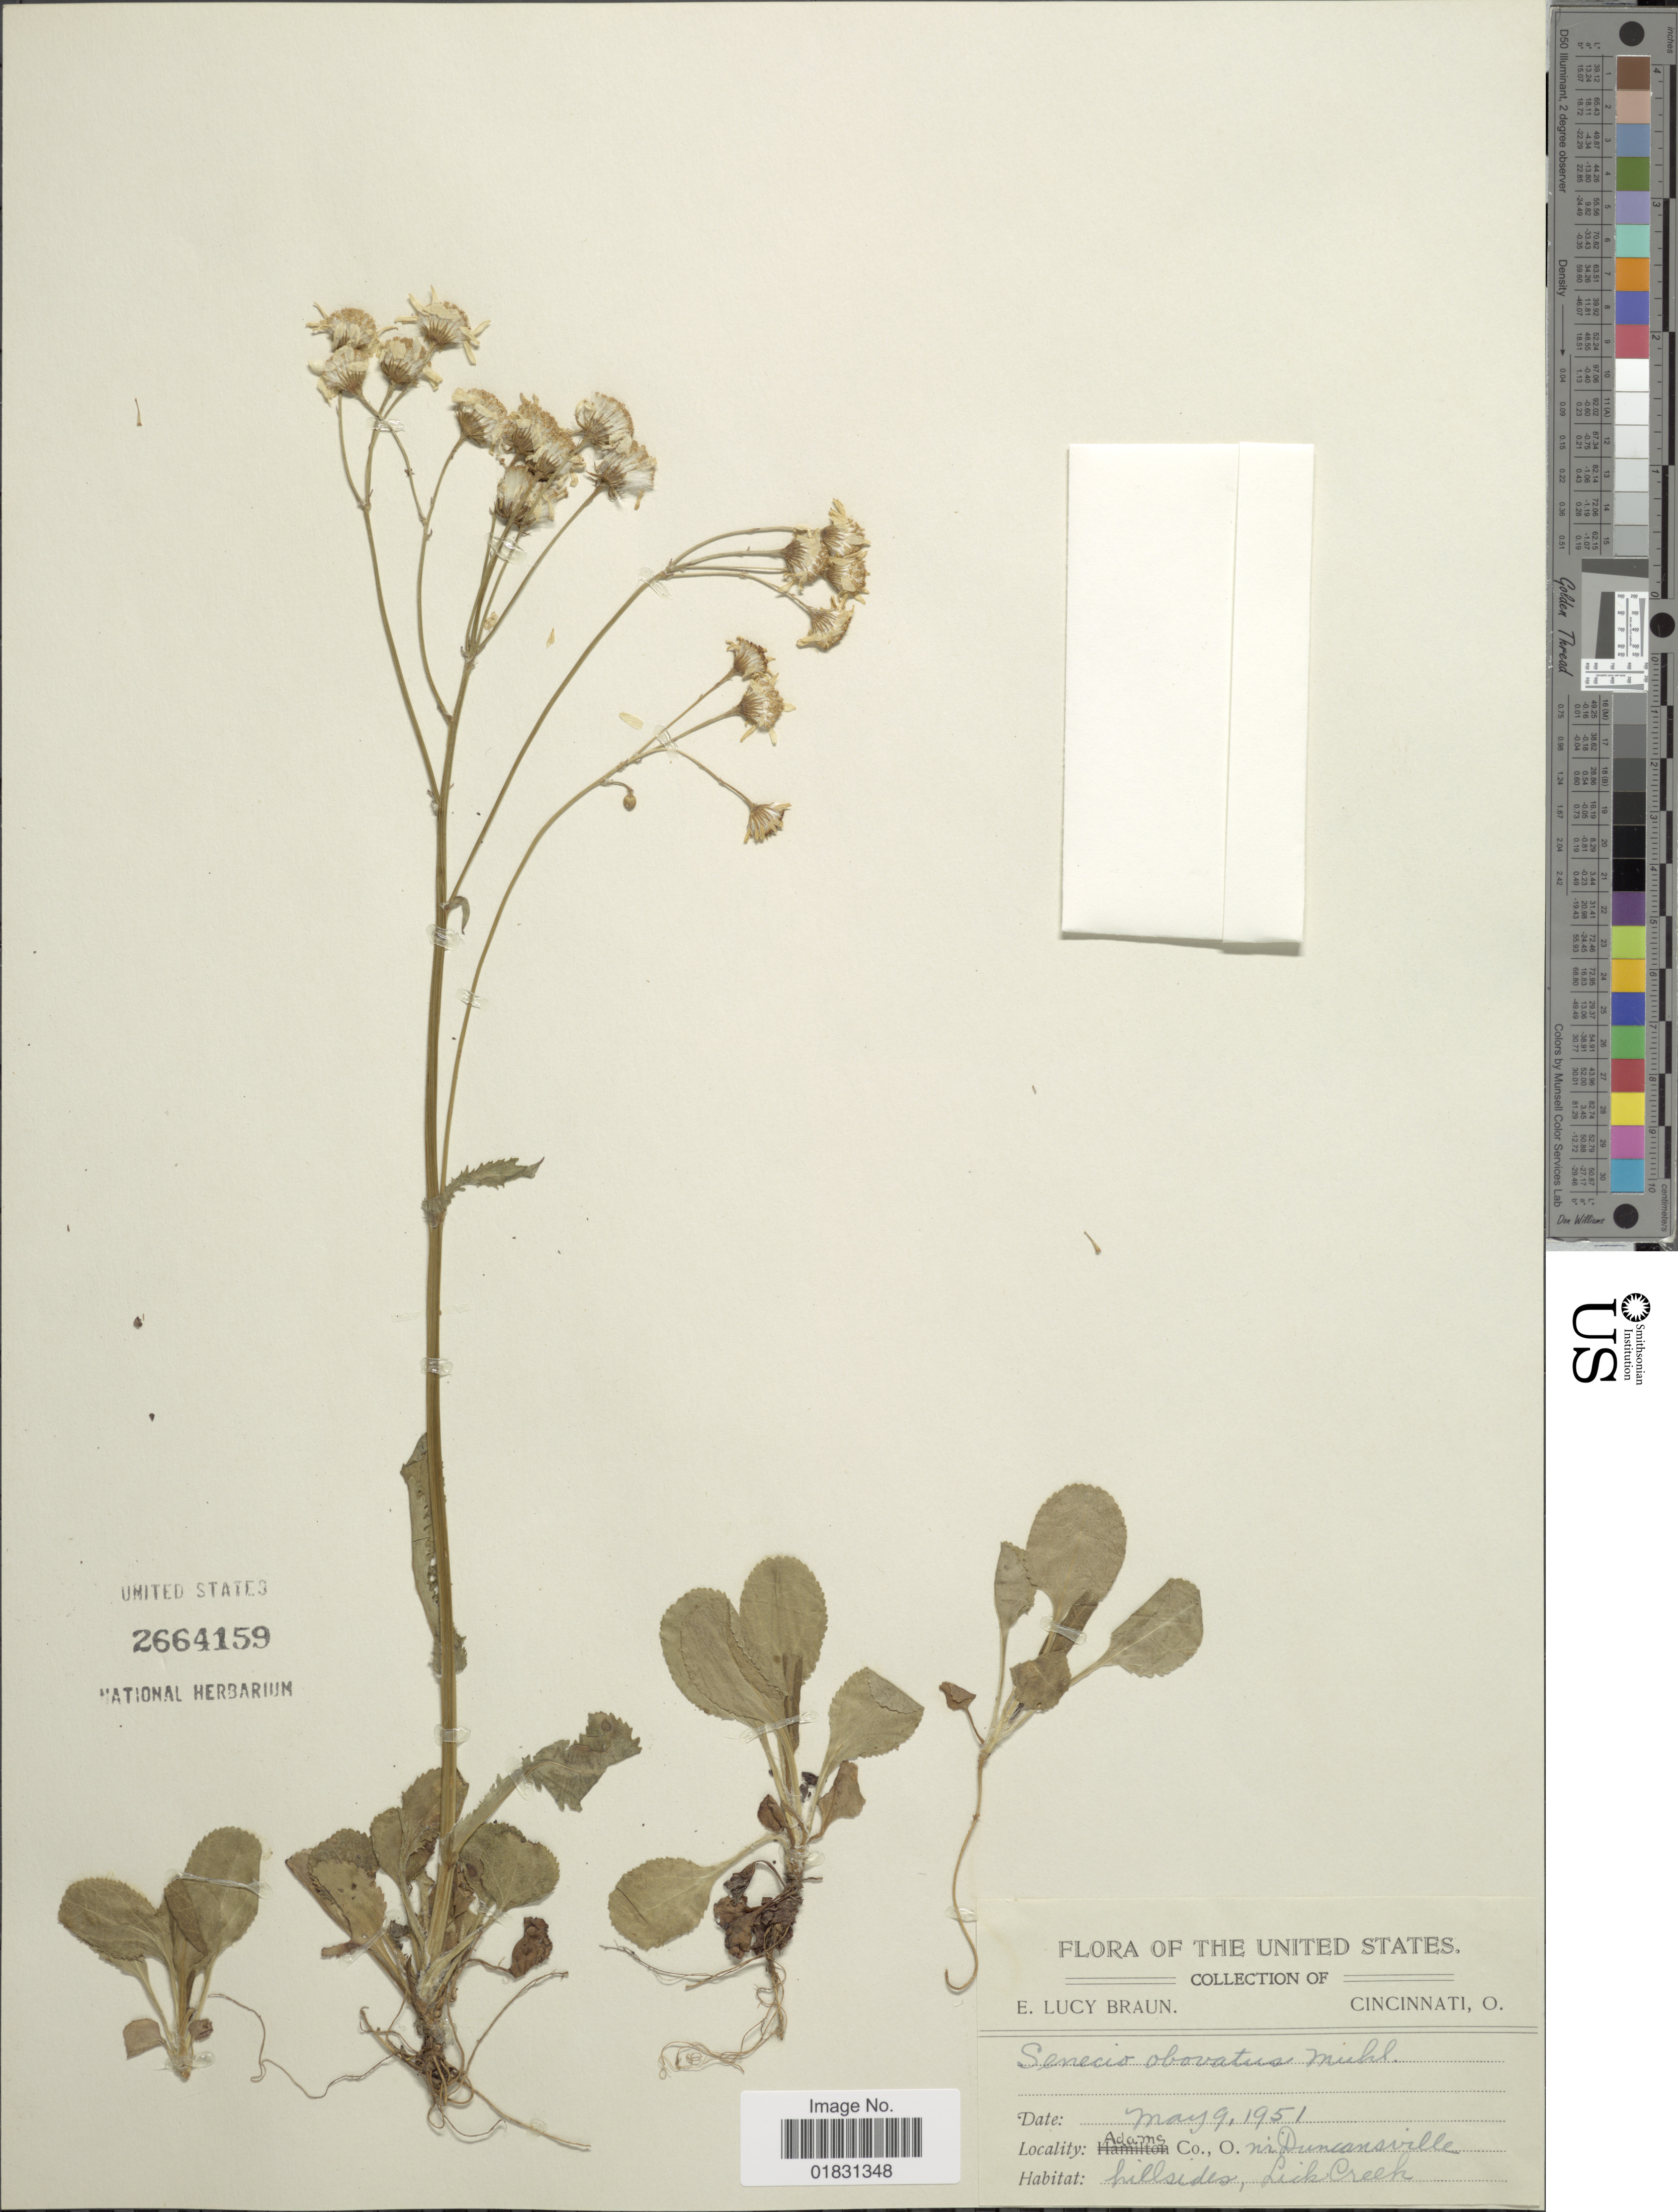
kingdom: Plantae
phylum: Tracheophyta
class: Magnoliopsida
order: Asterales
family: Asteraceae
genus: Packera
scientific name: Packera obovata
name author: (Muhl. ex Willd.) W.A. Weber & Á. Löve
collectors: E. L. Braun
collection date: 1951-05-09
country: United States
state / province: Ohio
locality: Adams Co., nr Duncansville hillsides, Lick Creek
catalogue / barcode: US 2664159